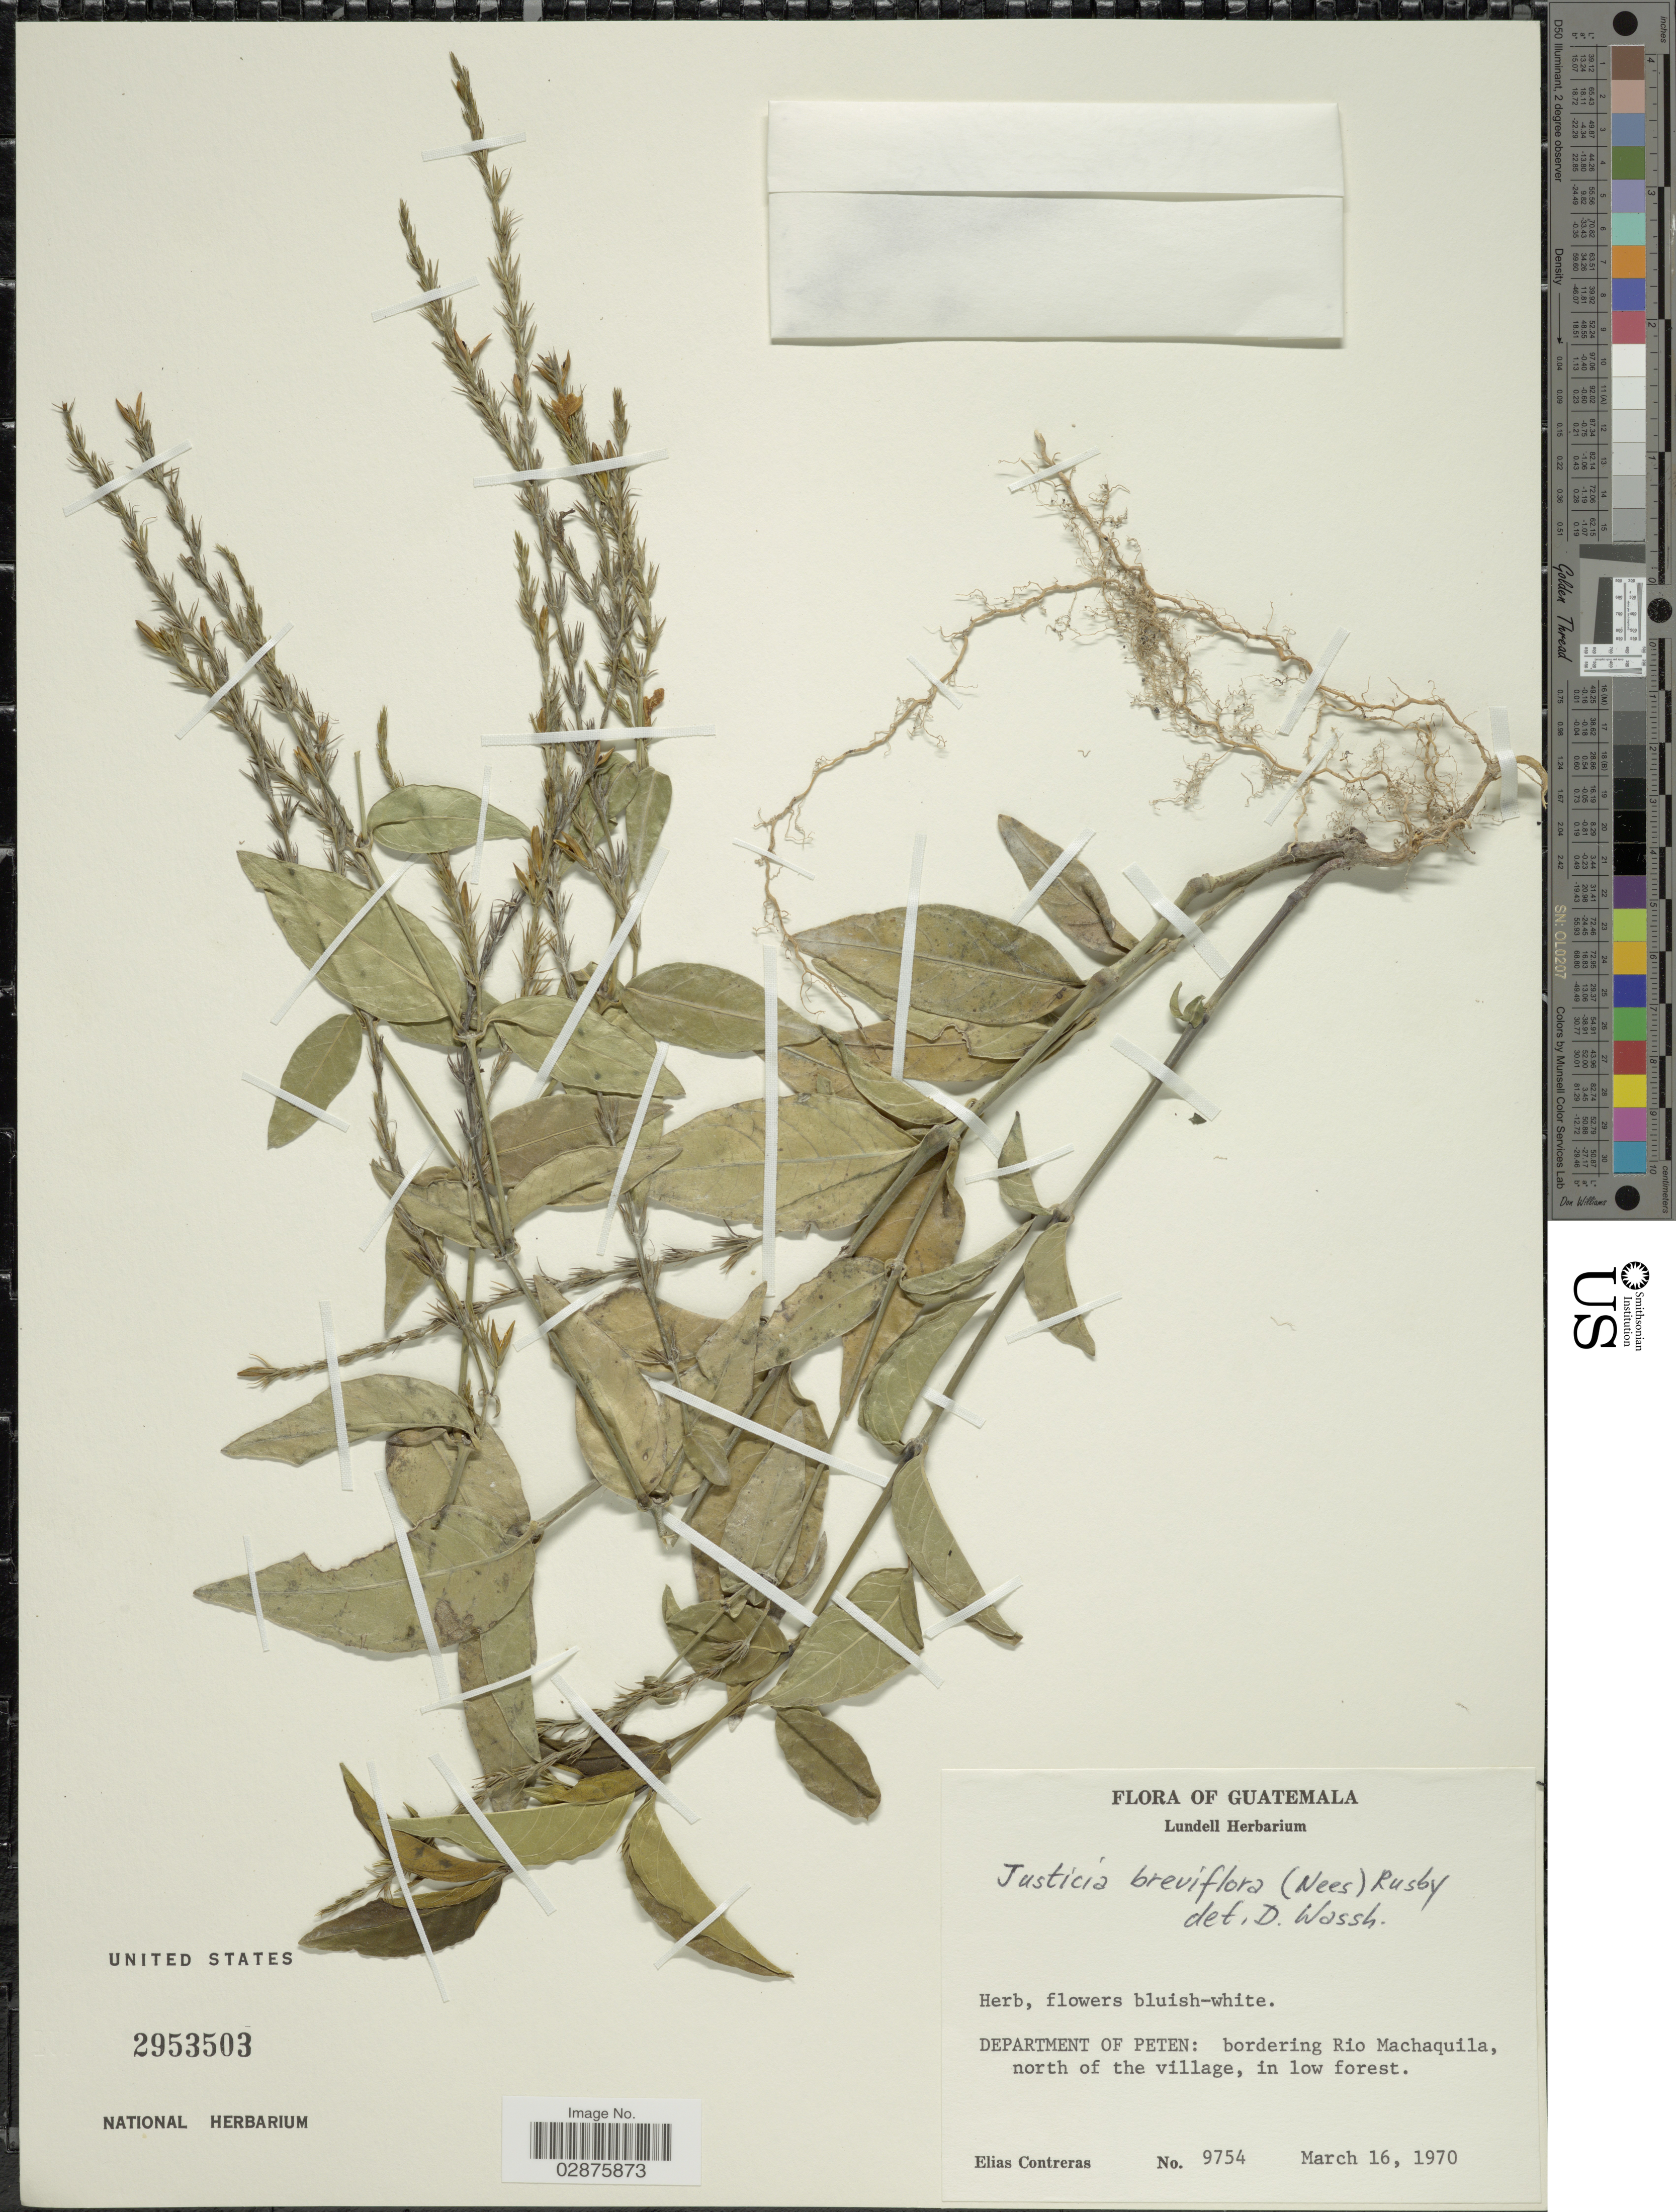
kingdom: Plantae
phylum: Tracheophyta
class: Magnoliopsida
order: Lamiales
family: Acanthaceae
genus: Justicia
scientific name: Justicia breviflora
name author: (Nees) Rusby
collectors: E. Contreras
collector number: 9754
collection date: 1970-03-16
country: Guatemala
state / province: El Petén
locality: Department of Peten, bordering Rio Machaquila, north of the village, in low forest.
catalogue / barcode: US 2953503